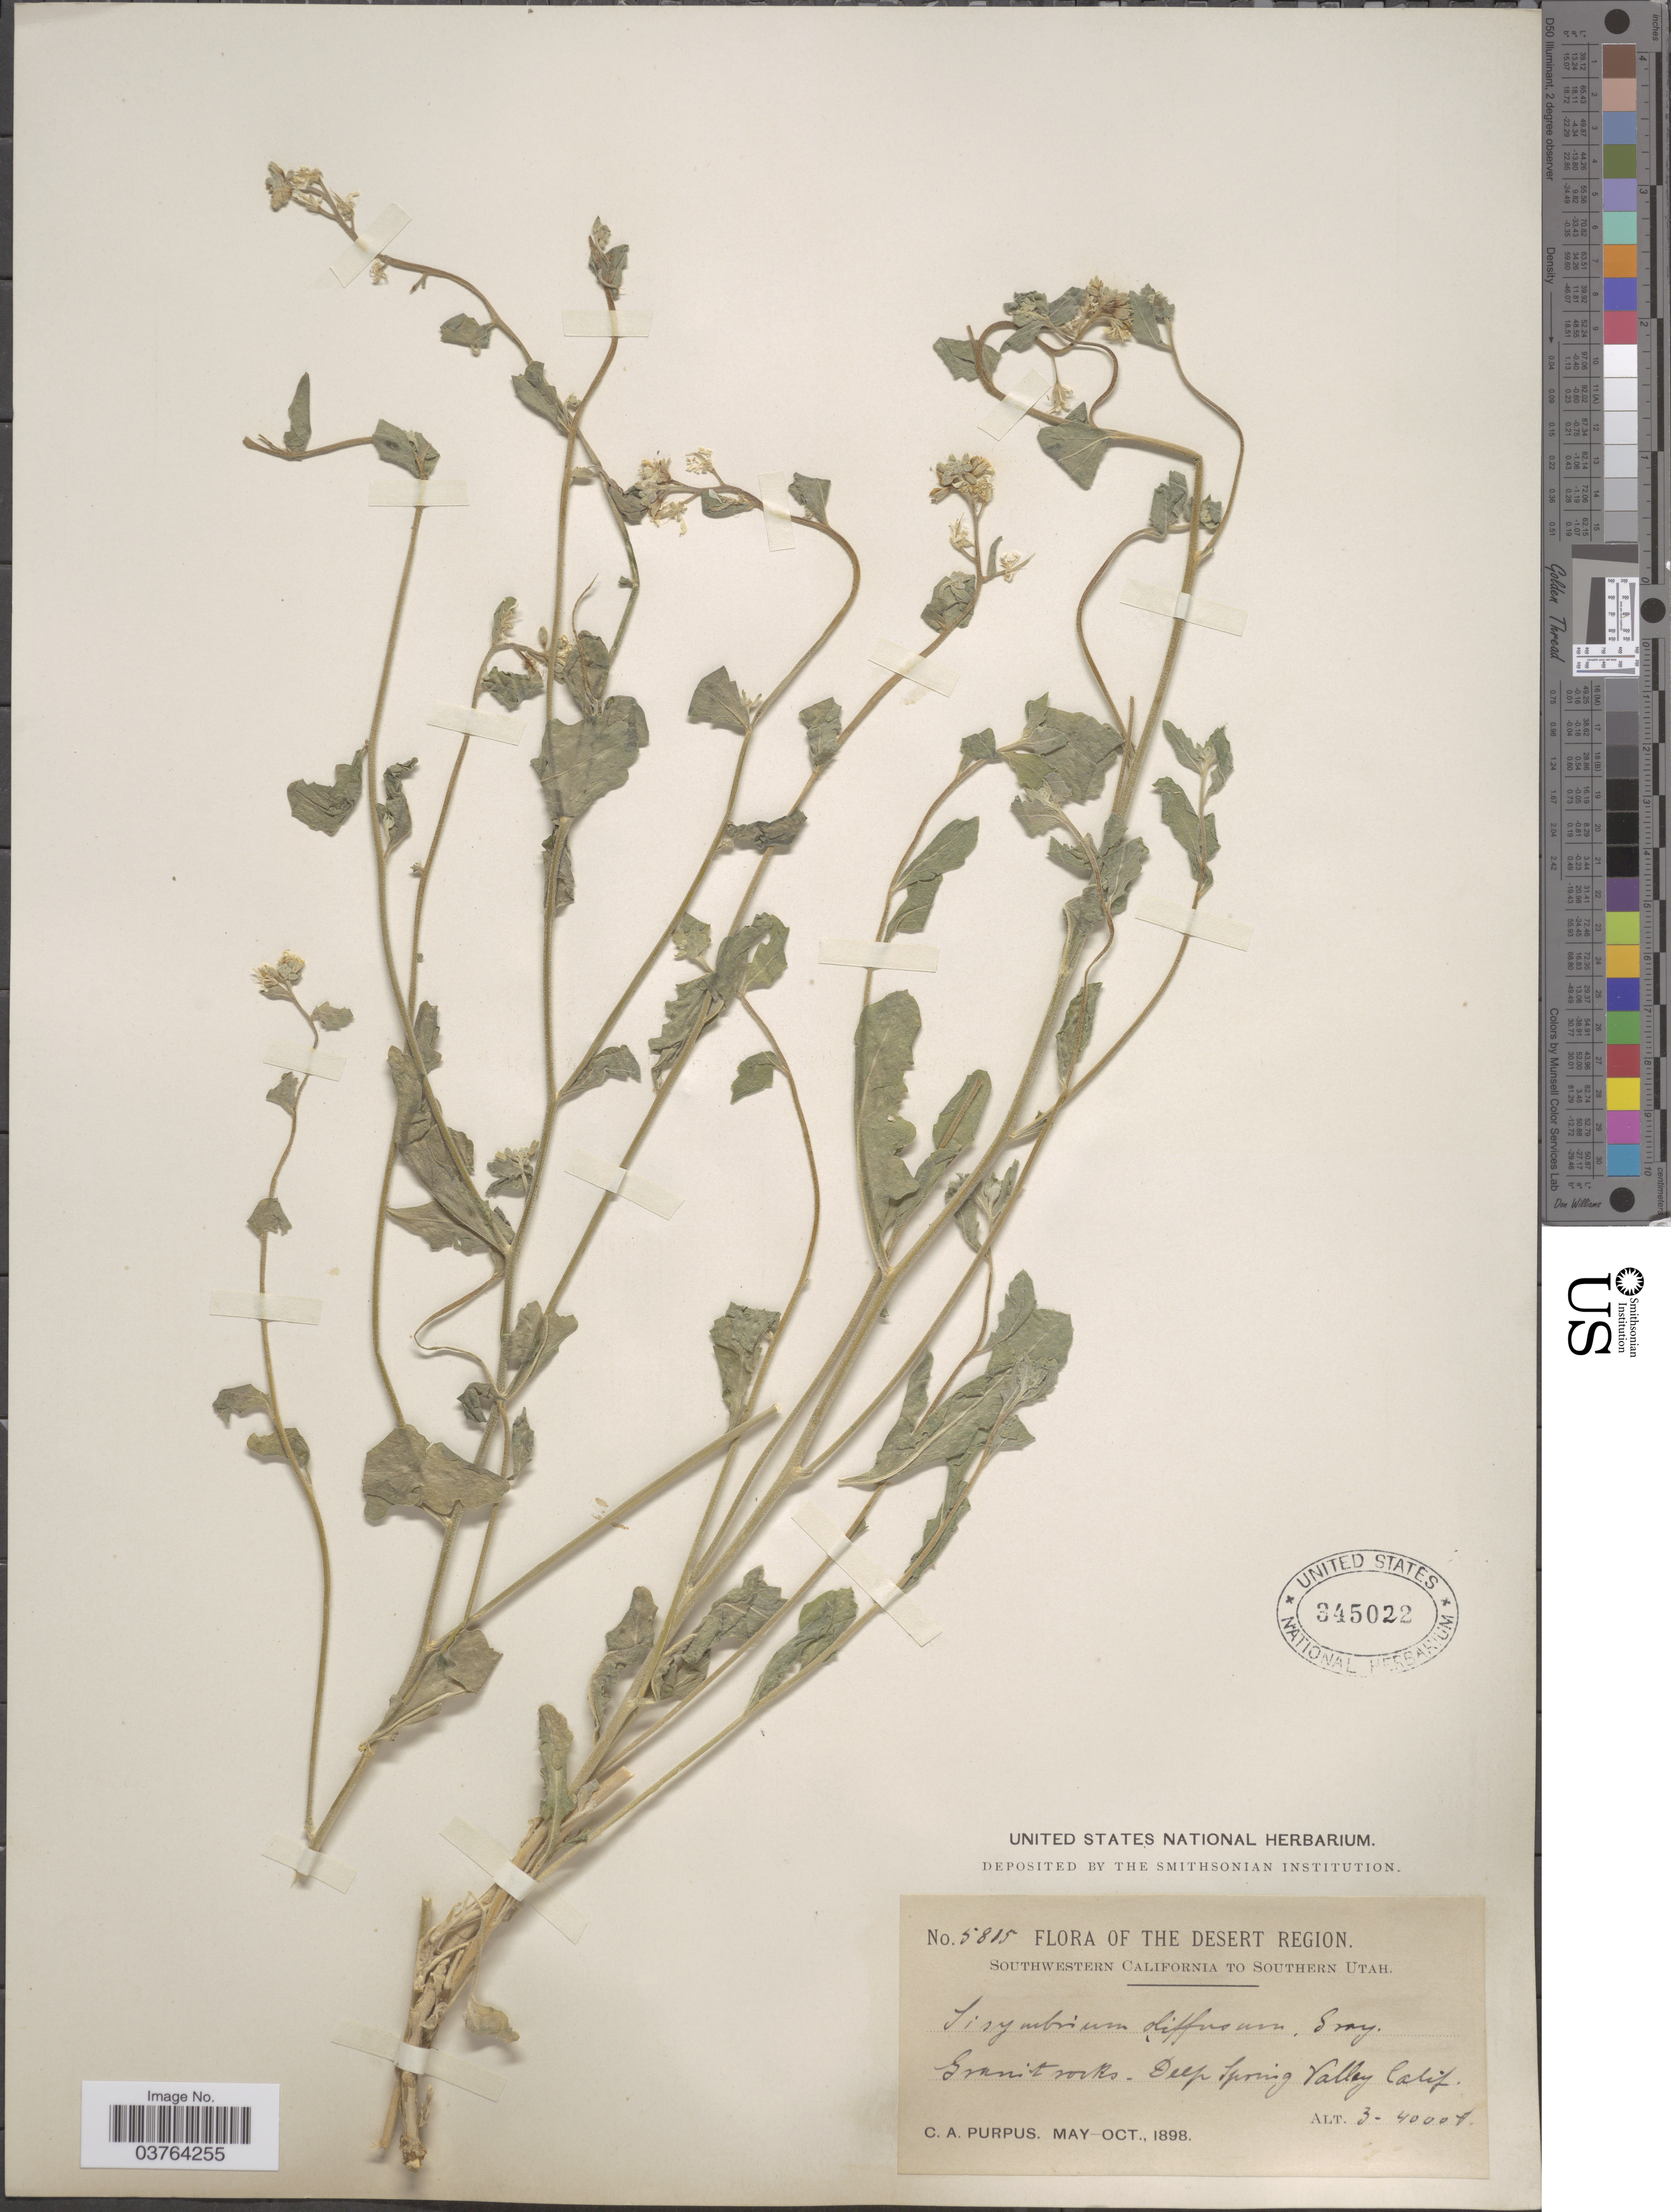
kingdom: Plantae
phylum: Tracheophyta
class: Magnoliopsida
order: Brassicales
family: Brassicaceae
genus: Halimolobos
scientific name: Halimolobos diffusa var. jaegeri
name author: (A. Gray) Rollins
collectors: C. A. Purpus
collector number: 5815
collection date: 1898-05/1898-10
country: United States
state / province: California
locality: The Desert Region. Southwestern California. Deep Spring Valley.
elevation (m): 914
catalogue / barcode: US 345022